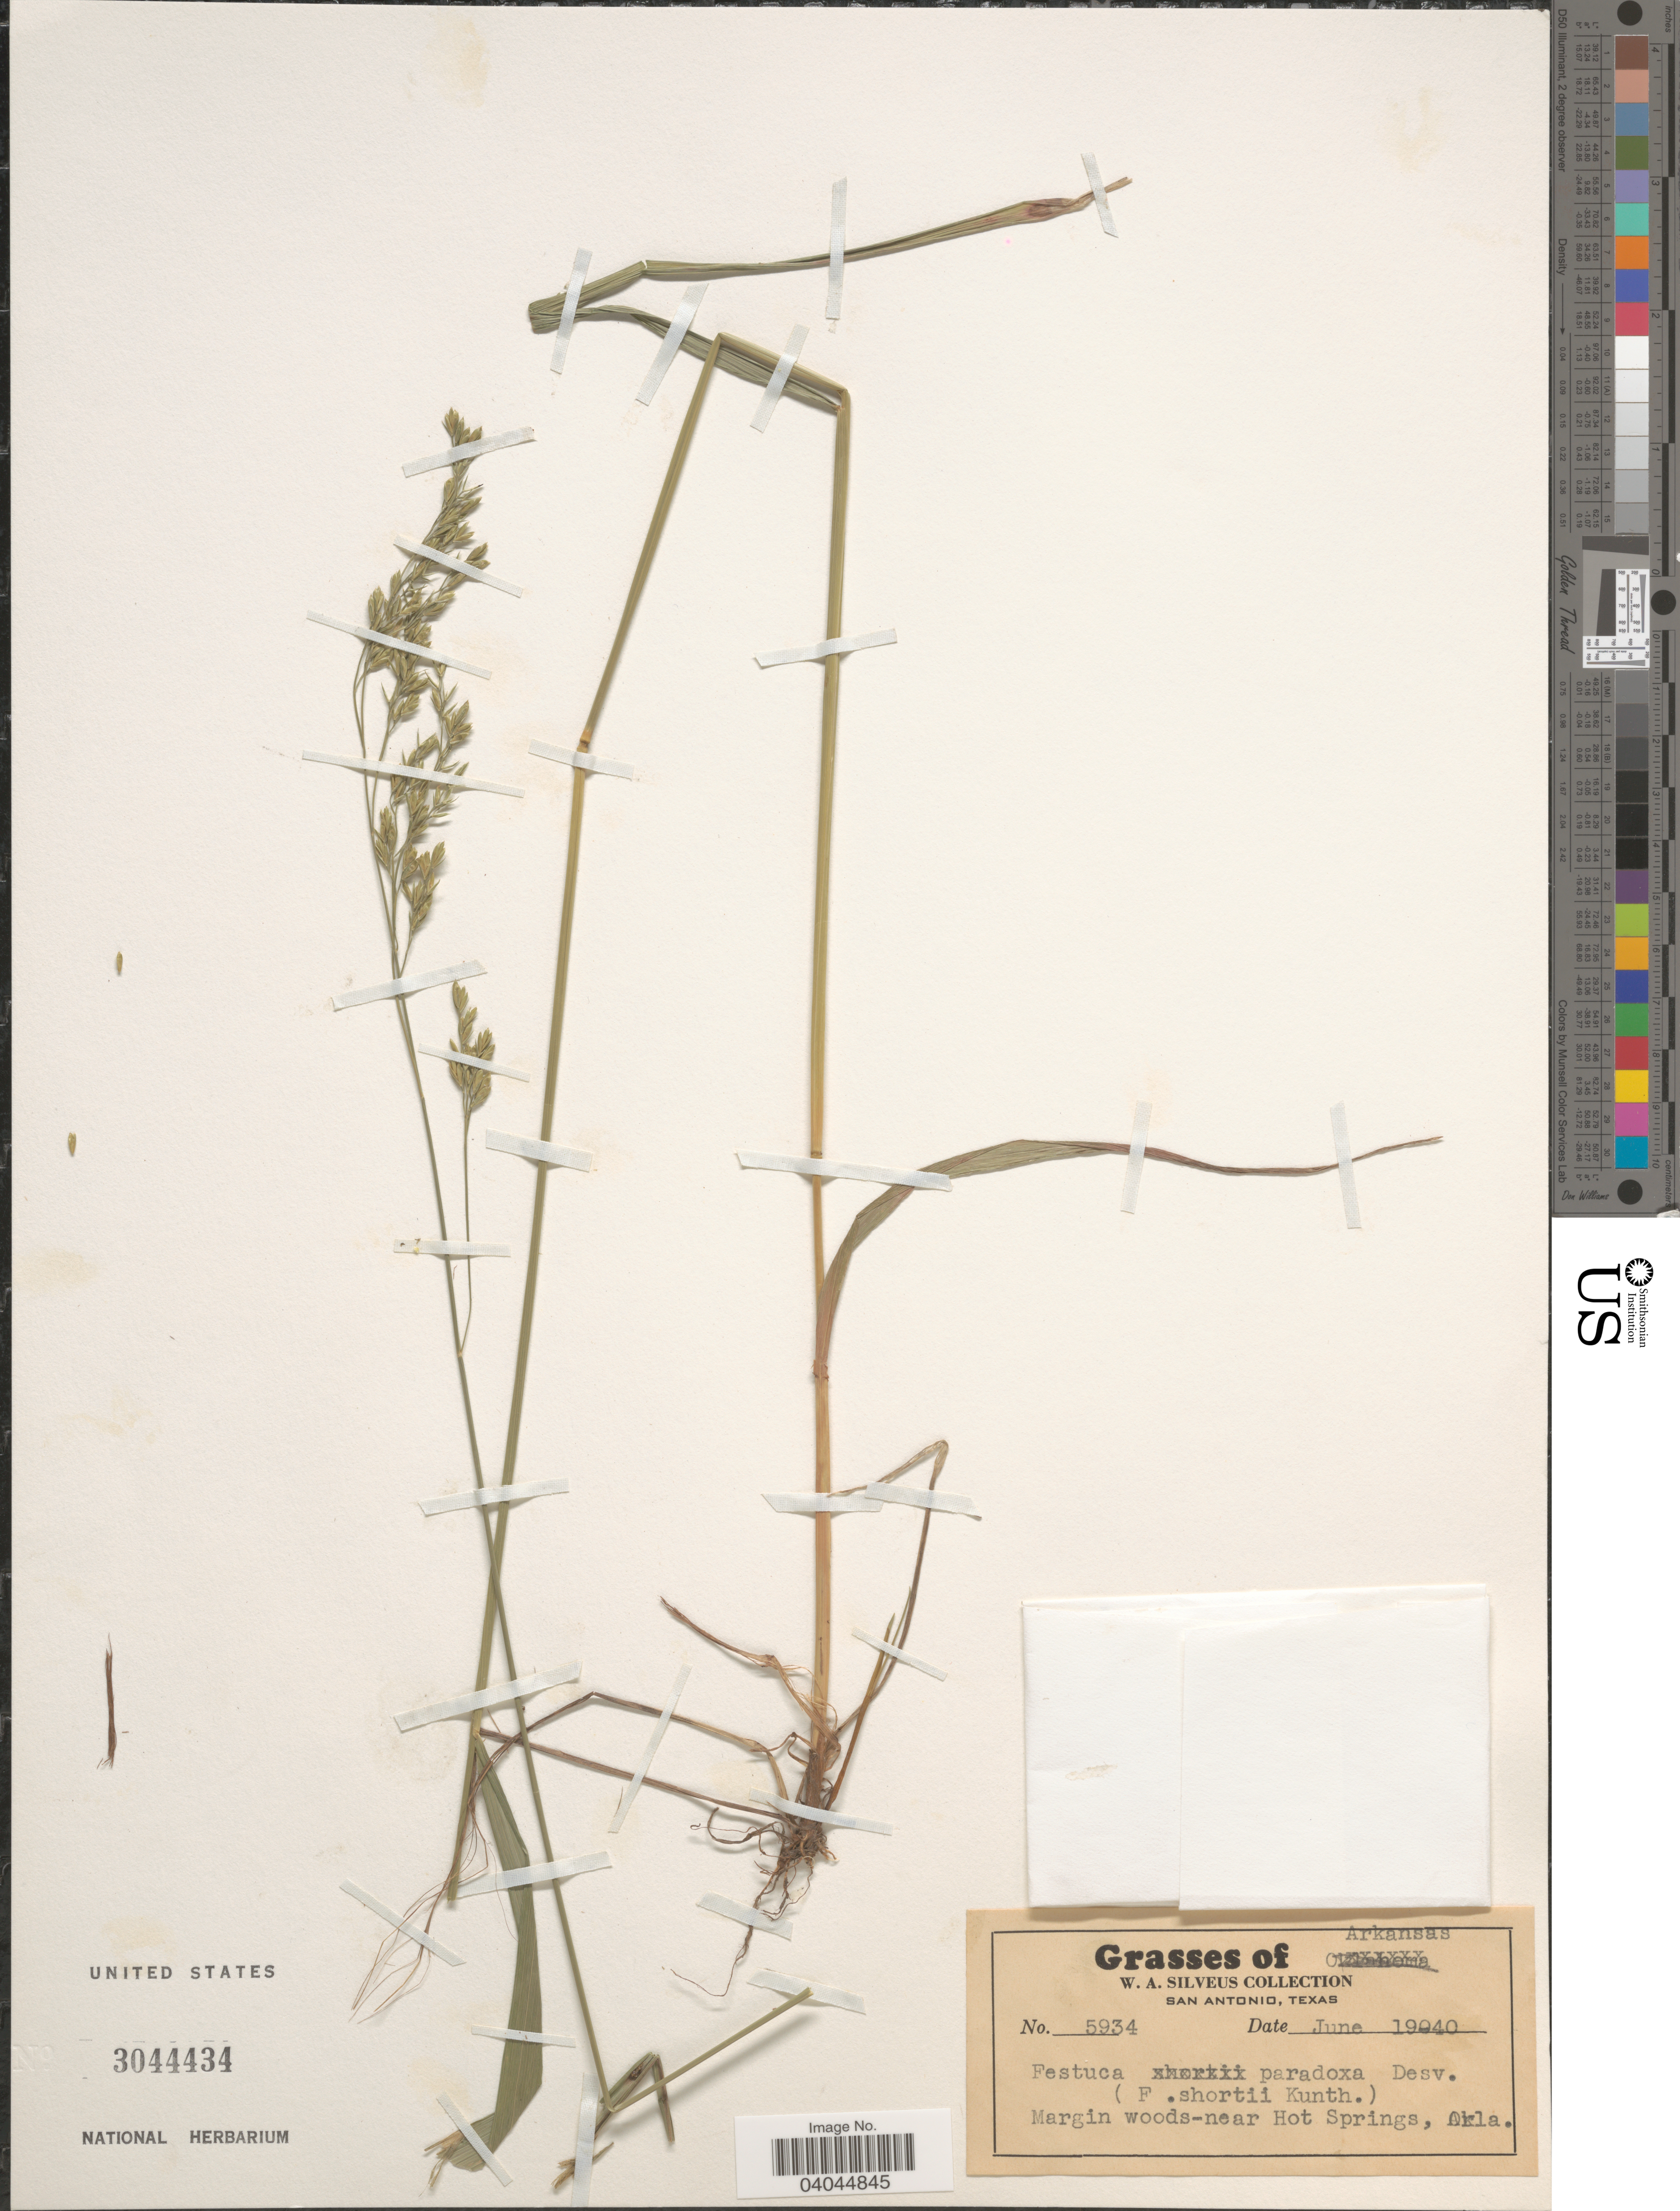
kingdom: Plantae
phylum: Tracheophyta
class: Liliopsida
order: Poales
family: Poaceae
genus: Festuca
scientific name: Festuca paradoxa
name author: Desv.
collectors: W. Silveus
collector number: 5934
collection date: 1940-06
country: United States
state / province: Arkansas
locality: Margin woods-near Hot Springs, Okla.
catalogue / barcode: US 3044434